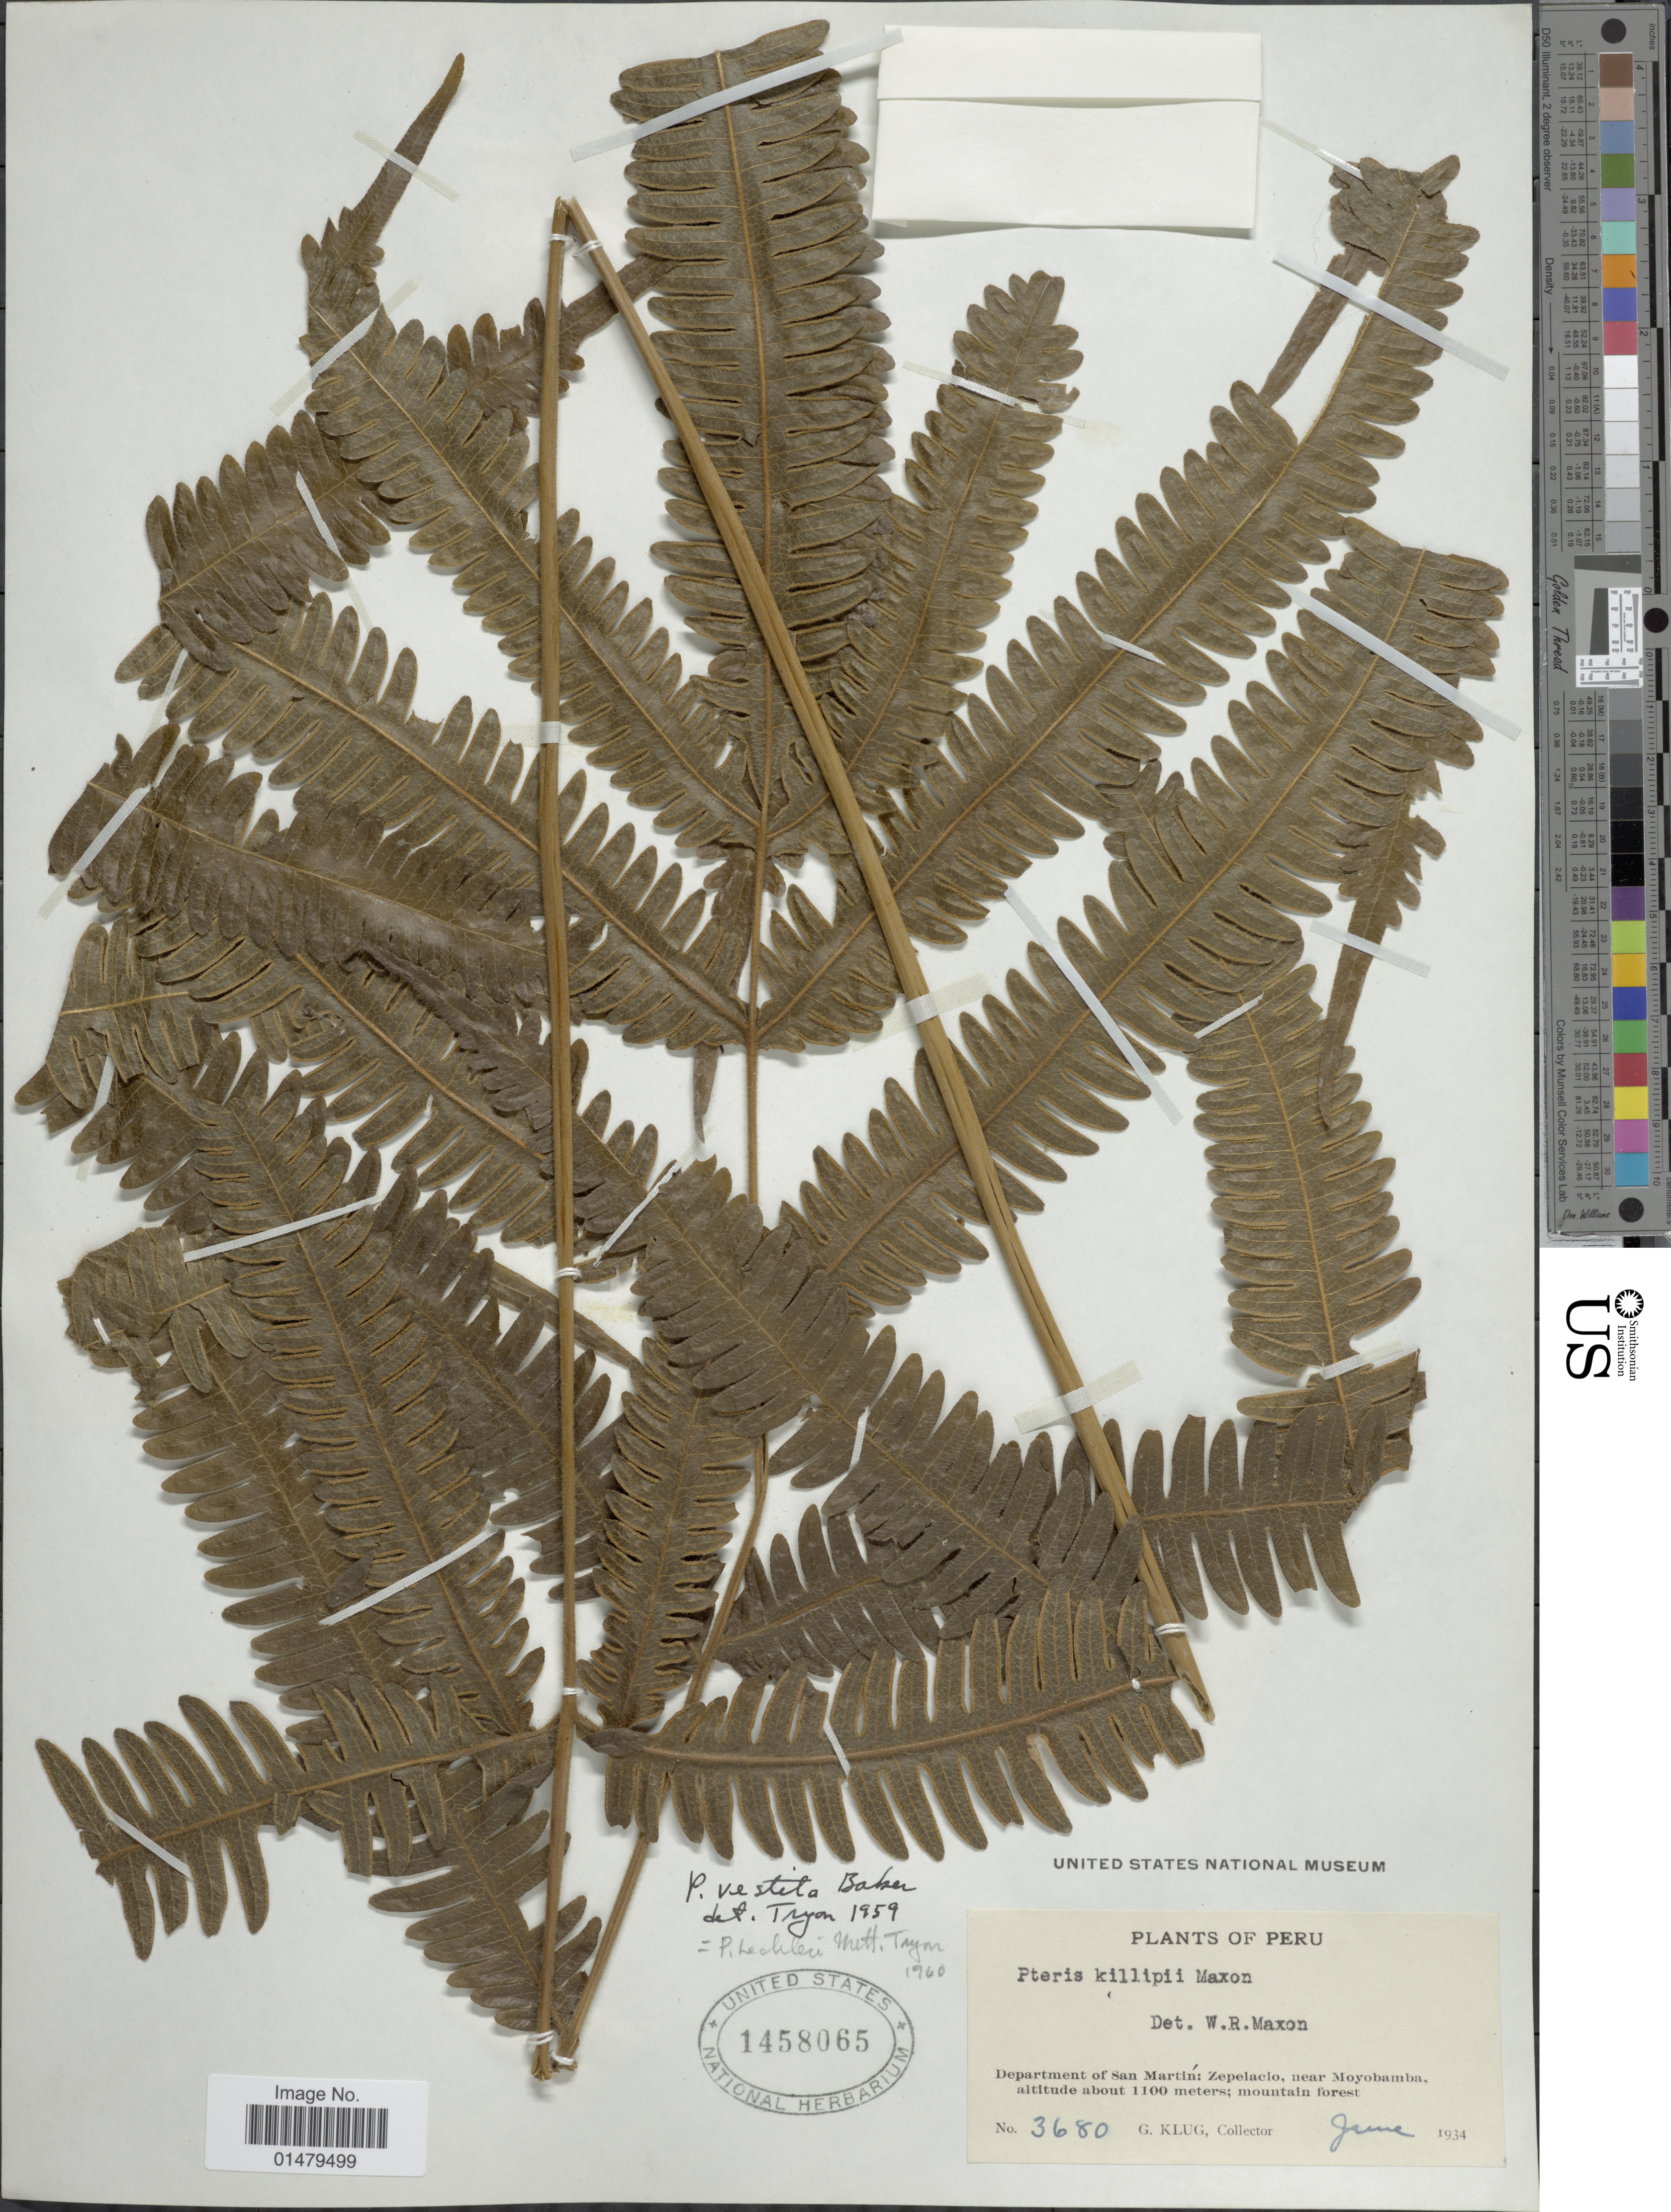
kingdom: Plantae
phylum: Tracheophyta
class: Polypodiopsida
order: Polypodiales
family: Pteridaceae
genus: Pteris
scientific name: Pteris lechleri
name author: Mett.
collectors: G. Klug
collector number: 3680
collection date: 1934-06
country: Peru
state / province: San Martín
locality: Department of San Martin: Zepelacio, near Moyobamba.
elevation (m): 1100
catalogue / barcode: US 1458065